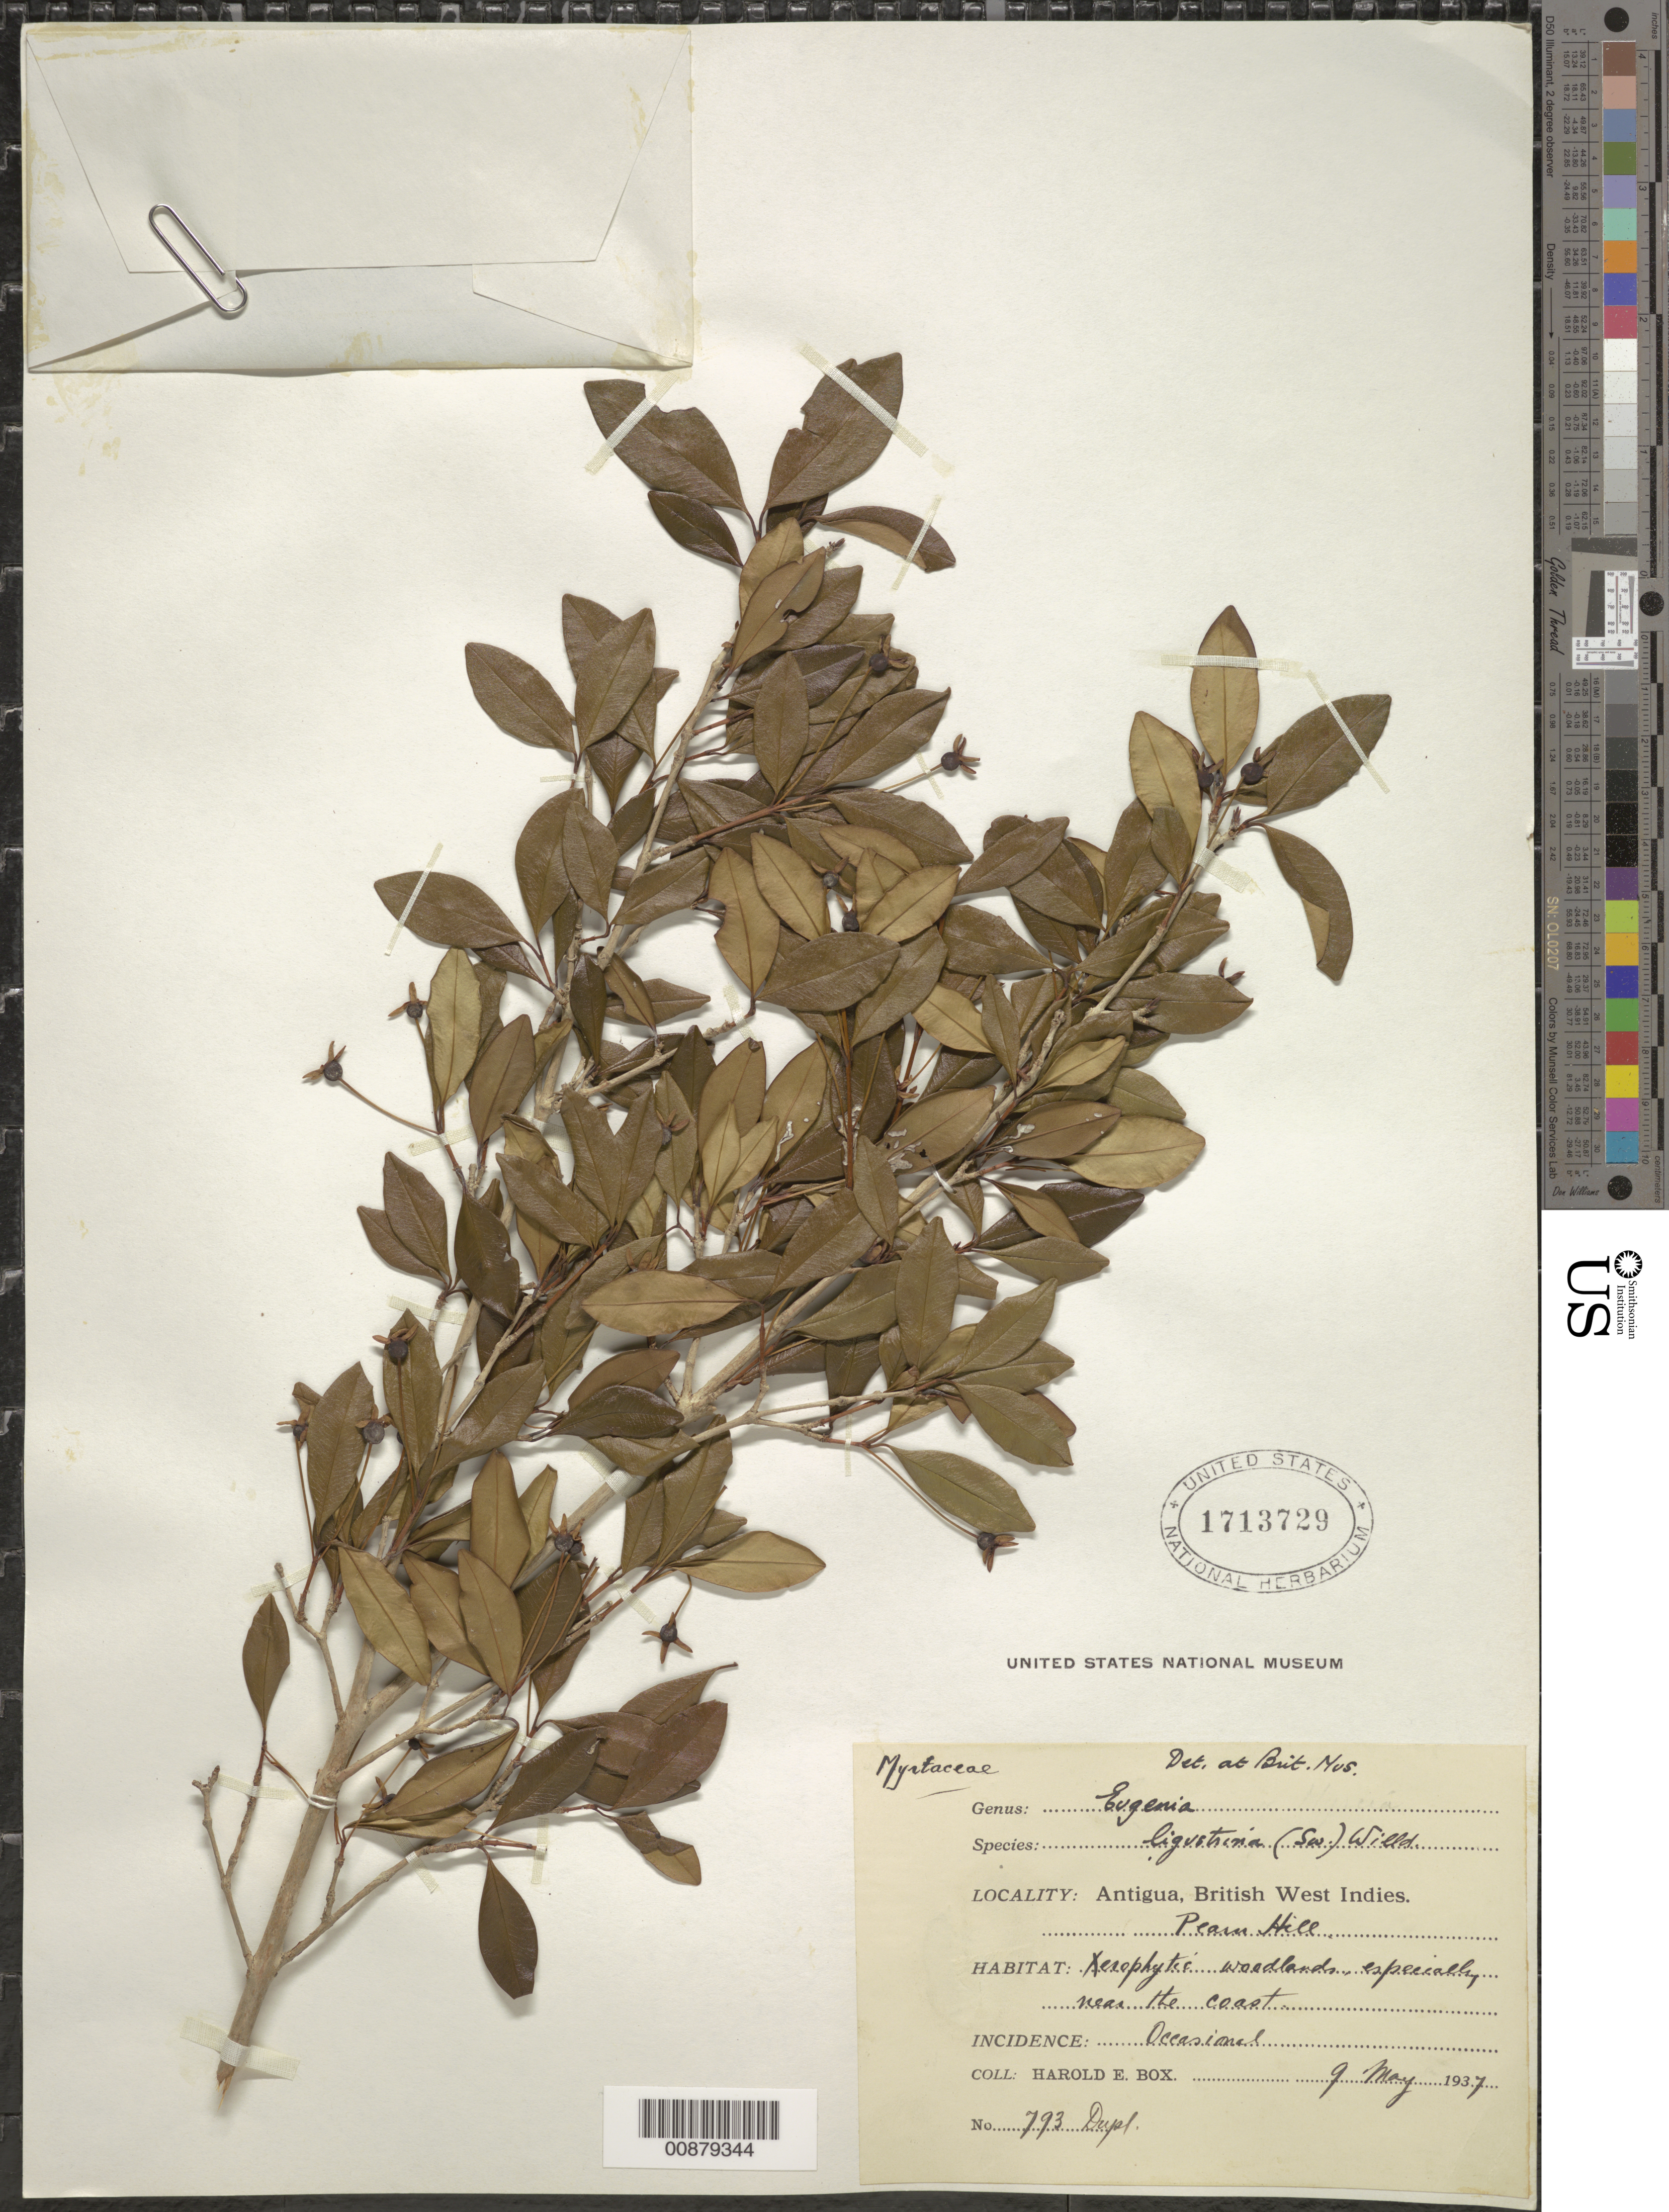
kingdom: Plantae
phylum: Tracheophyta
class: Magnoliopsida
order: Myrtales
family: Myrtaceae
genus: Eugenia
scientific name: Eugenia ligustrina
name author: (Sw.) Willd.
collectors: H. E. Box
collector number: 793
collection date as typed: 09 May 1937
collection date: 1937-05-09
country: Antigua and Barbuda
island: Antigua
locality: Pecan Hill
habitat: Xerophytic woodlands, especially near the coast.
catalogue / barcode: US 1713729